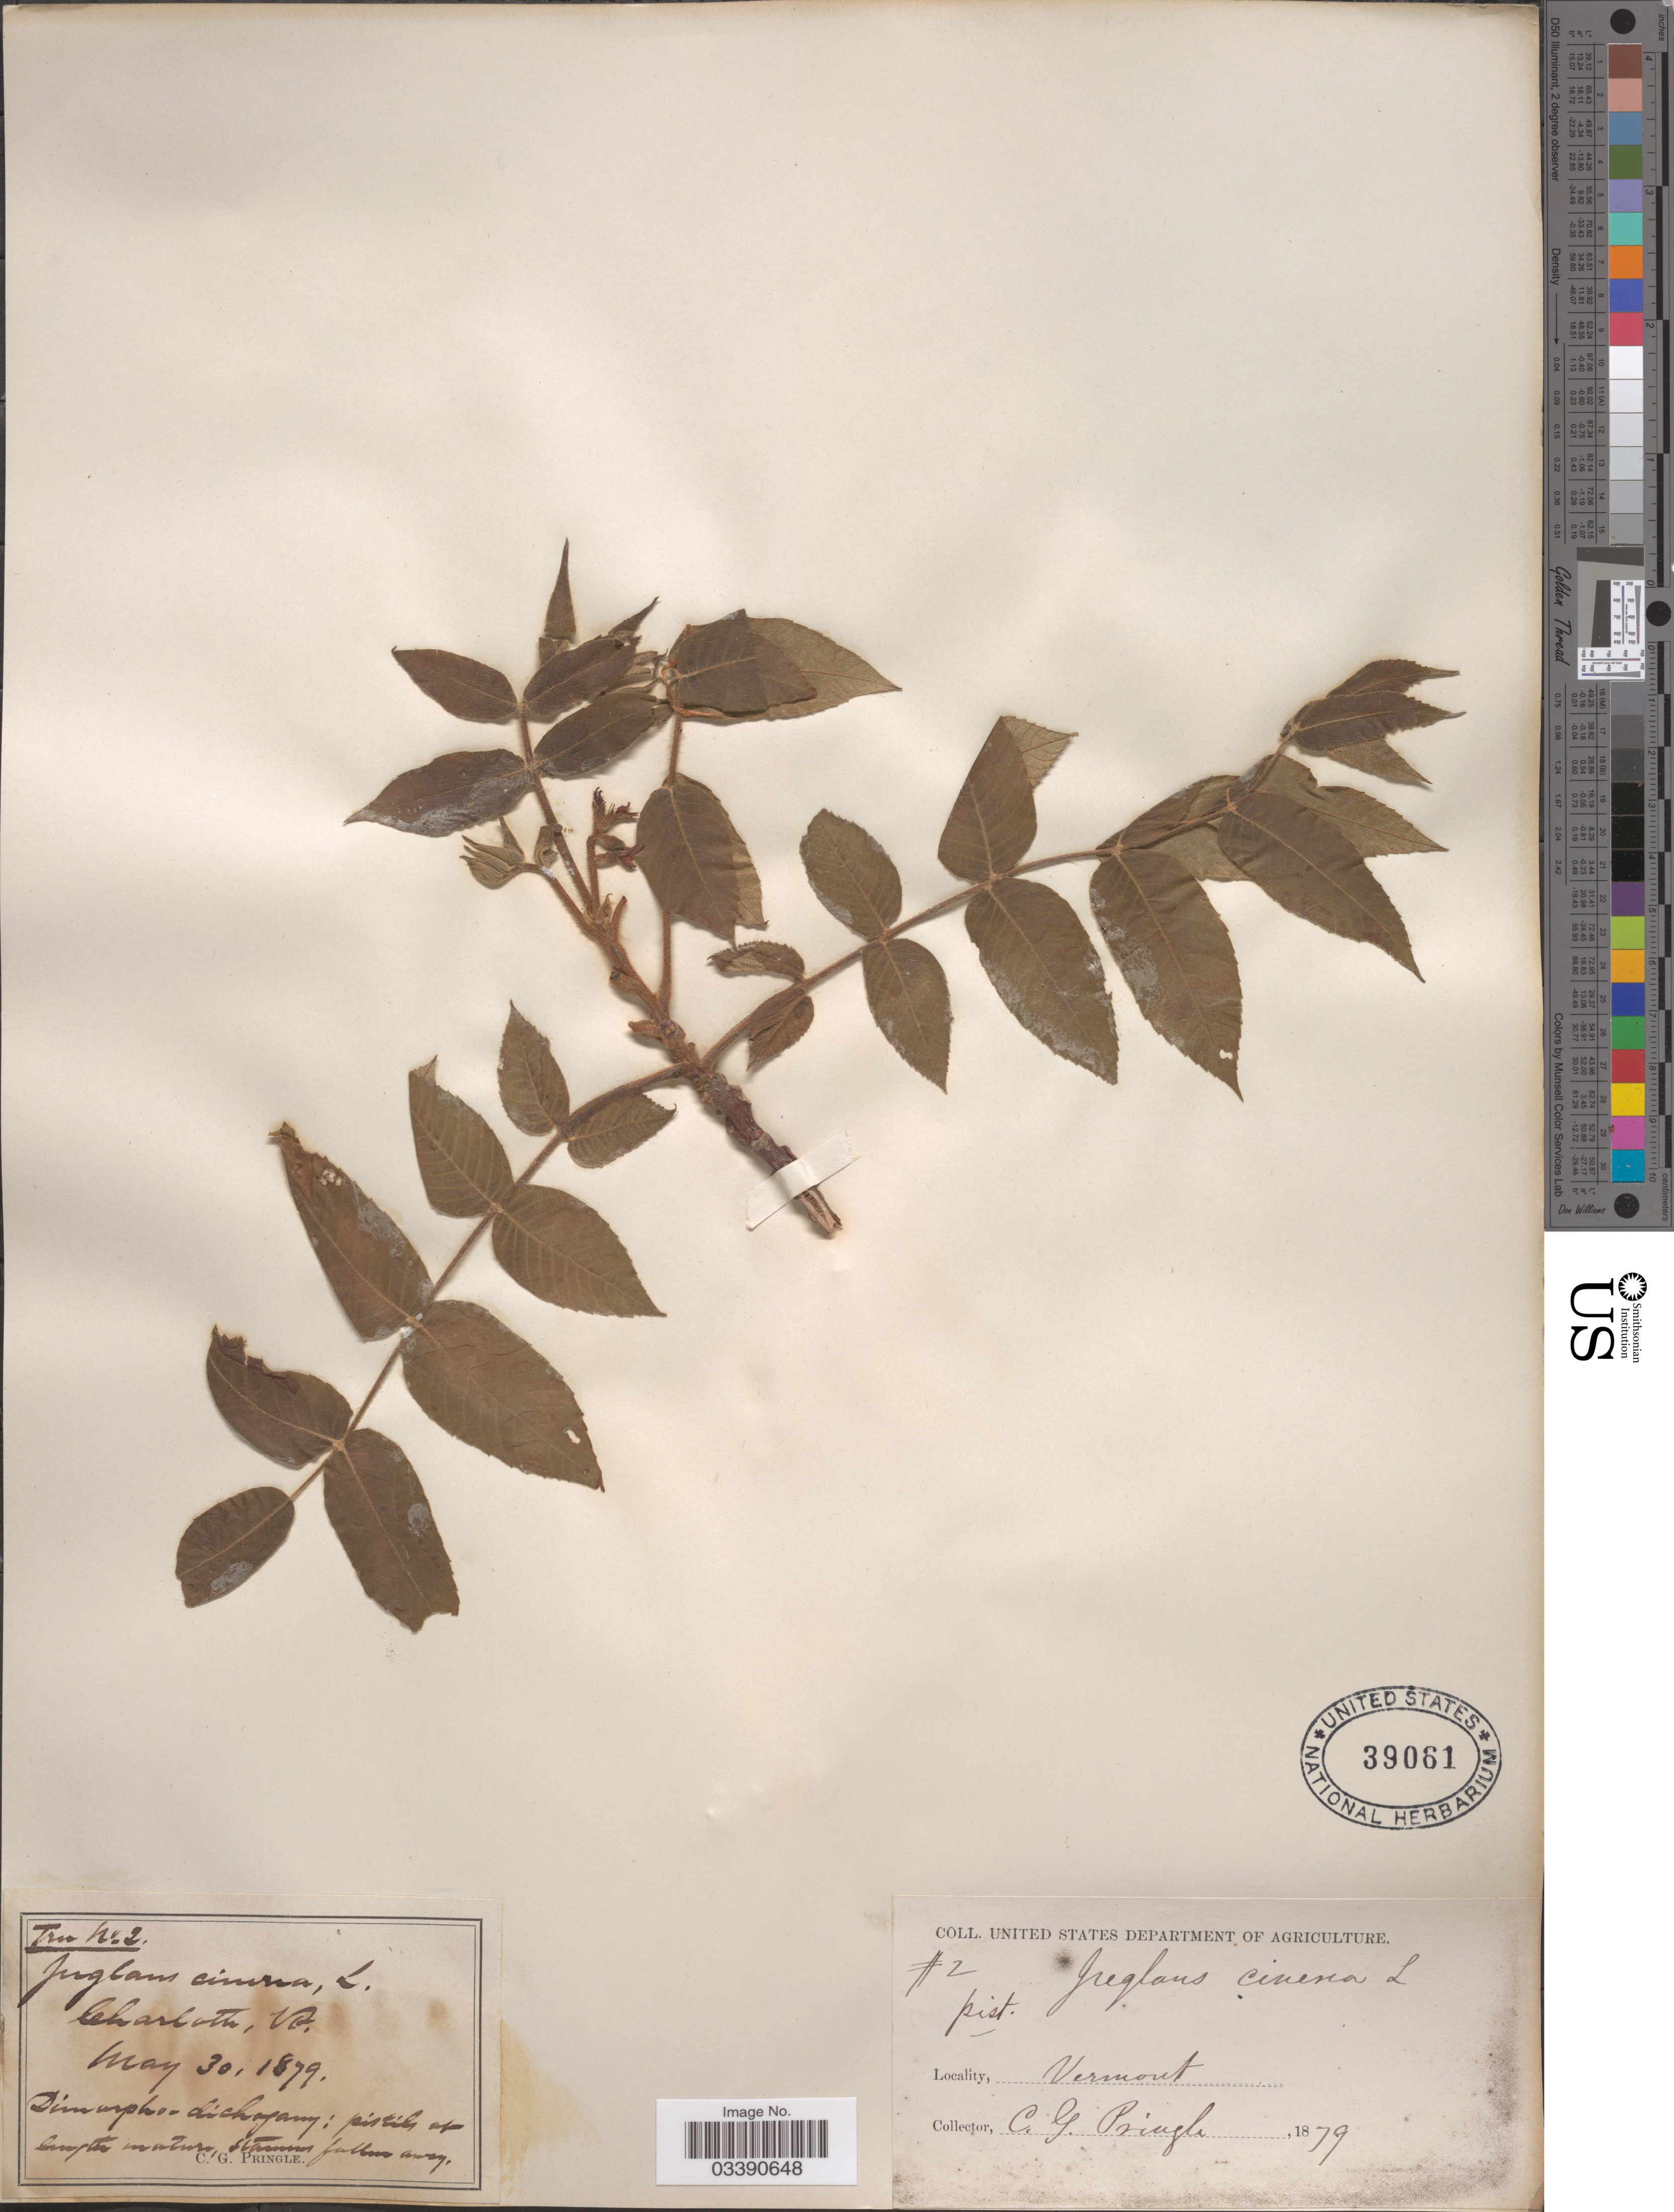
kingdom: Plantae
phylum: Tracheophyta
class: Magnoliopsida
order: Fagales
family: Juglandaceae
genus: Juglans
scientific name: Juglans cinerea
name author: L.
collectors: C. G. Pringle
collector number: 2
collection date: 1879-05-30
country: United States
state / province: Vermont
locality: Charlotte.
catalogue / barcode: US 39061